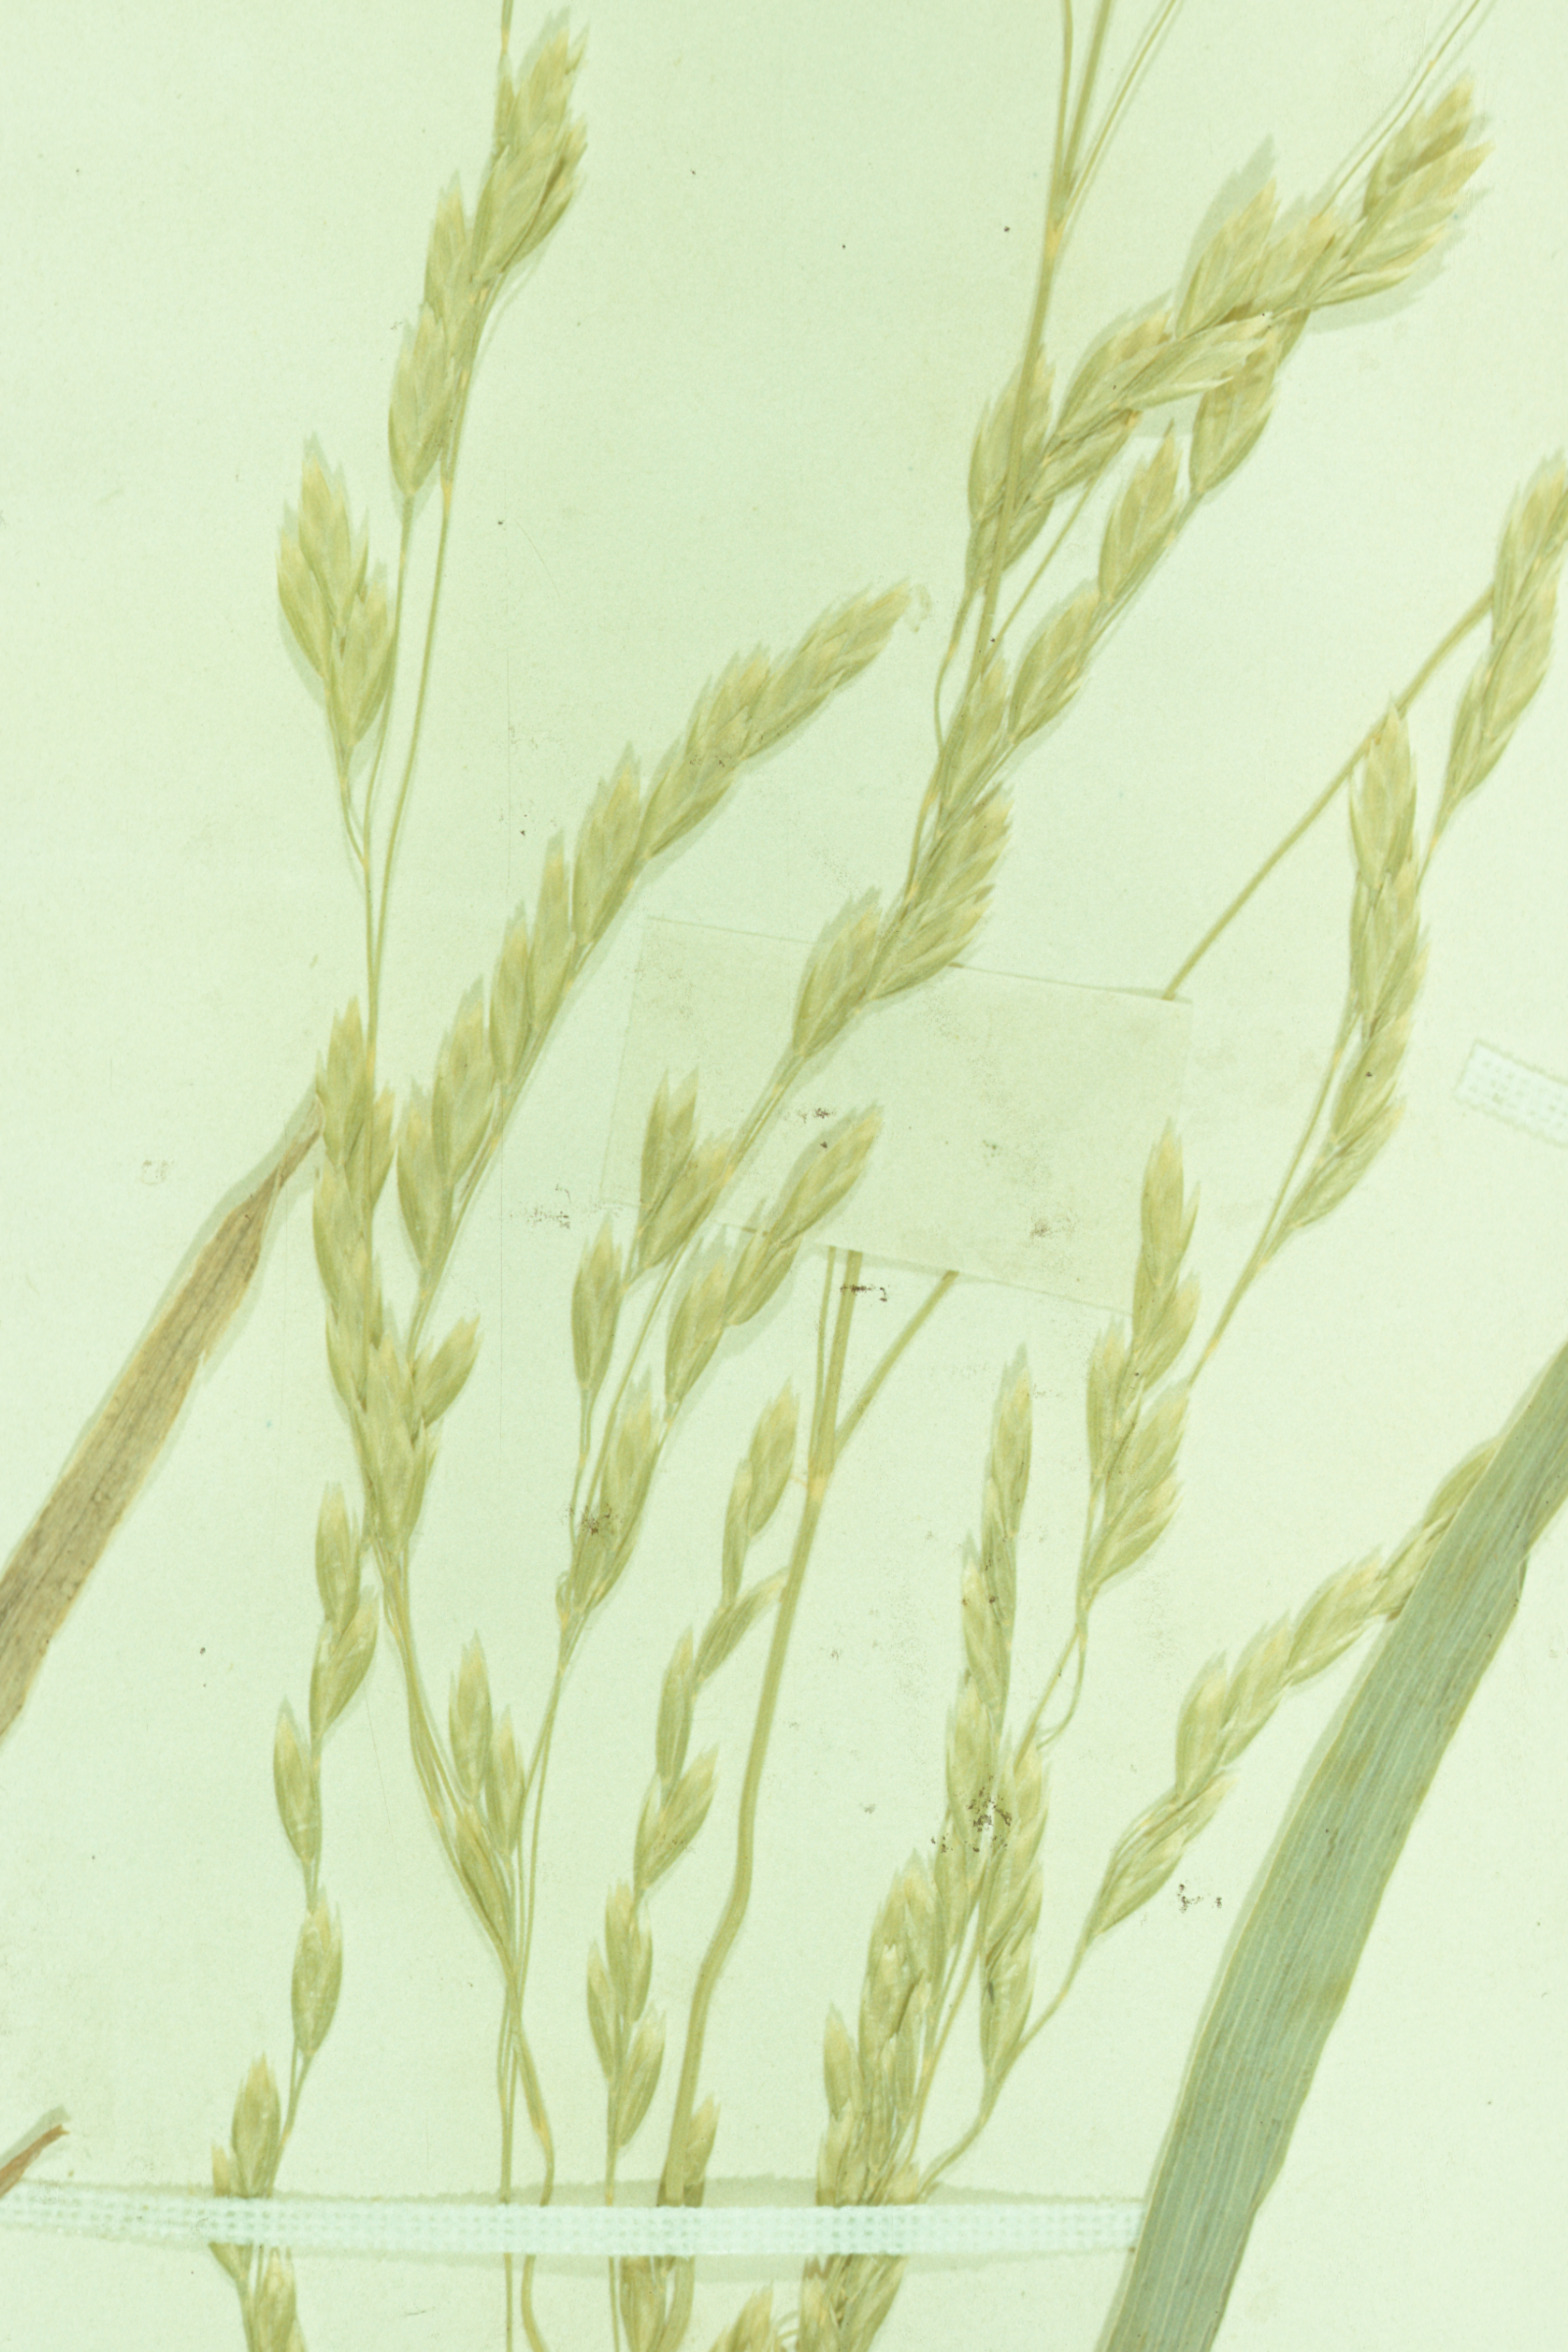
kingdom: Plantae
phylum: Tracheophyta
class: Liliopsida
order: Poales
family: Poaceae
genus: Poa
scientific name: Poa occidentalis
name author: (Vasey) Vasey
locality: USA, NM